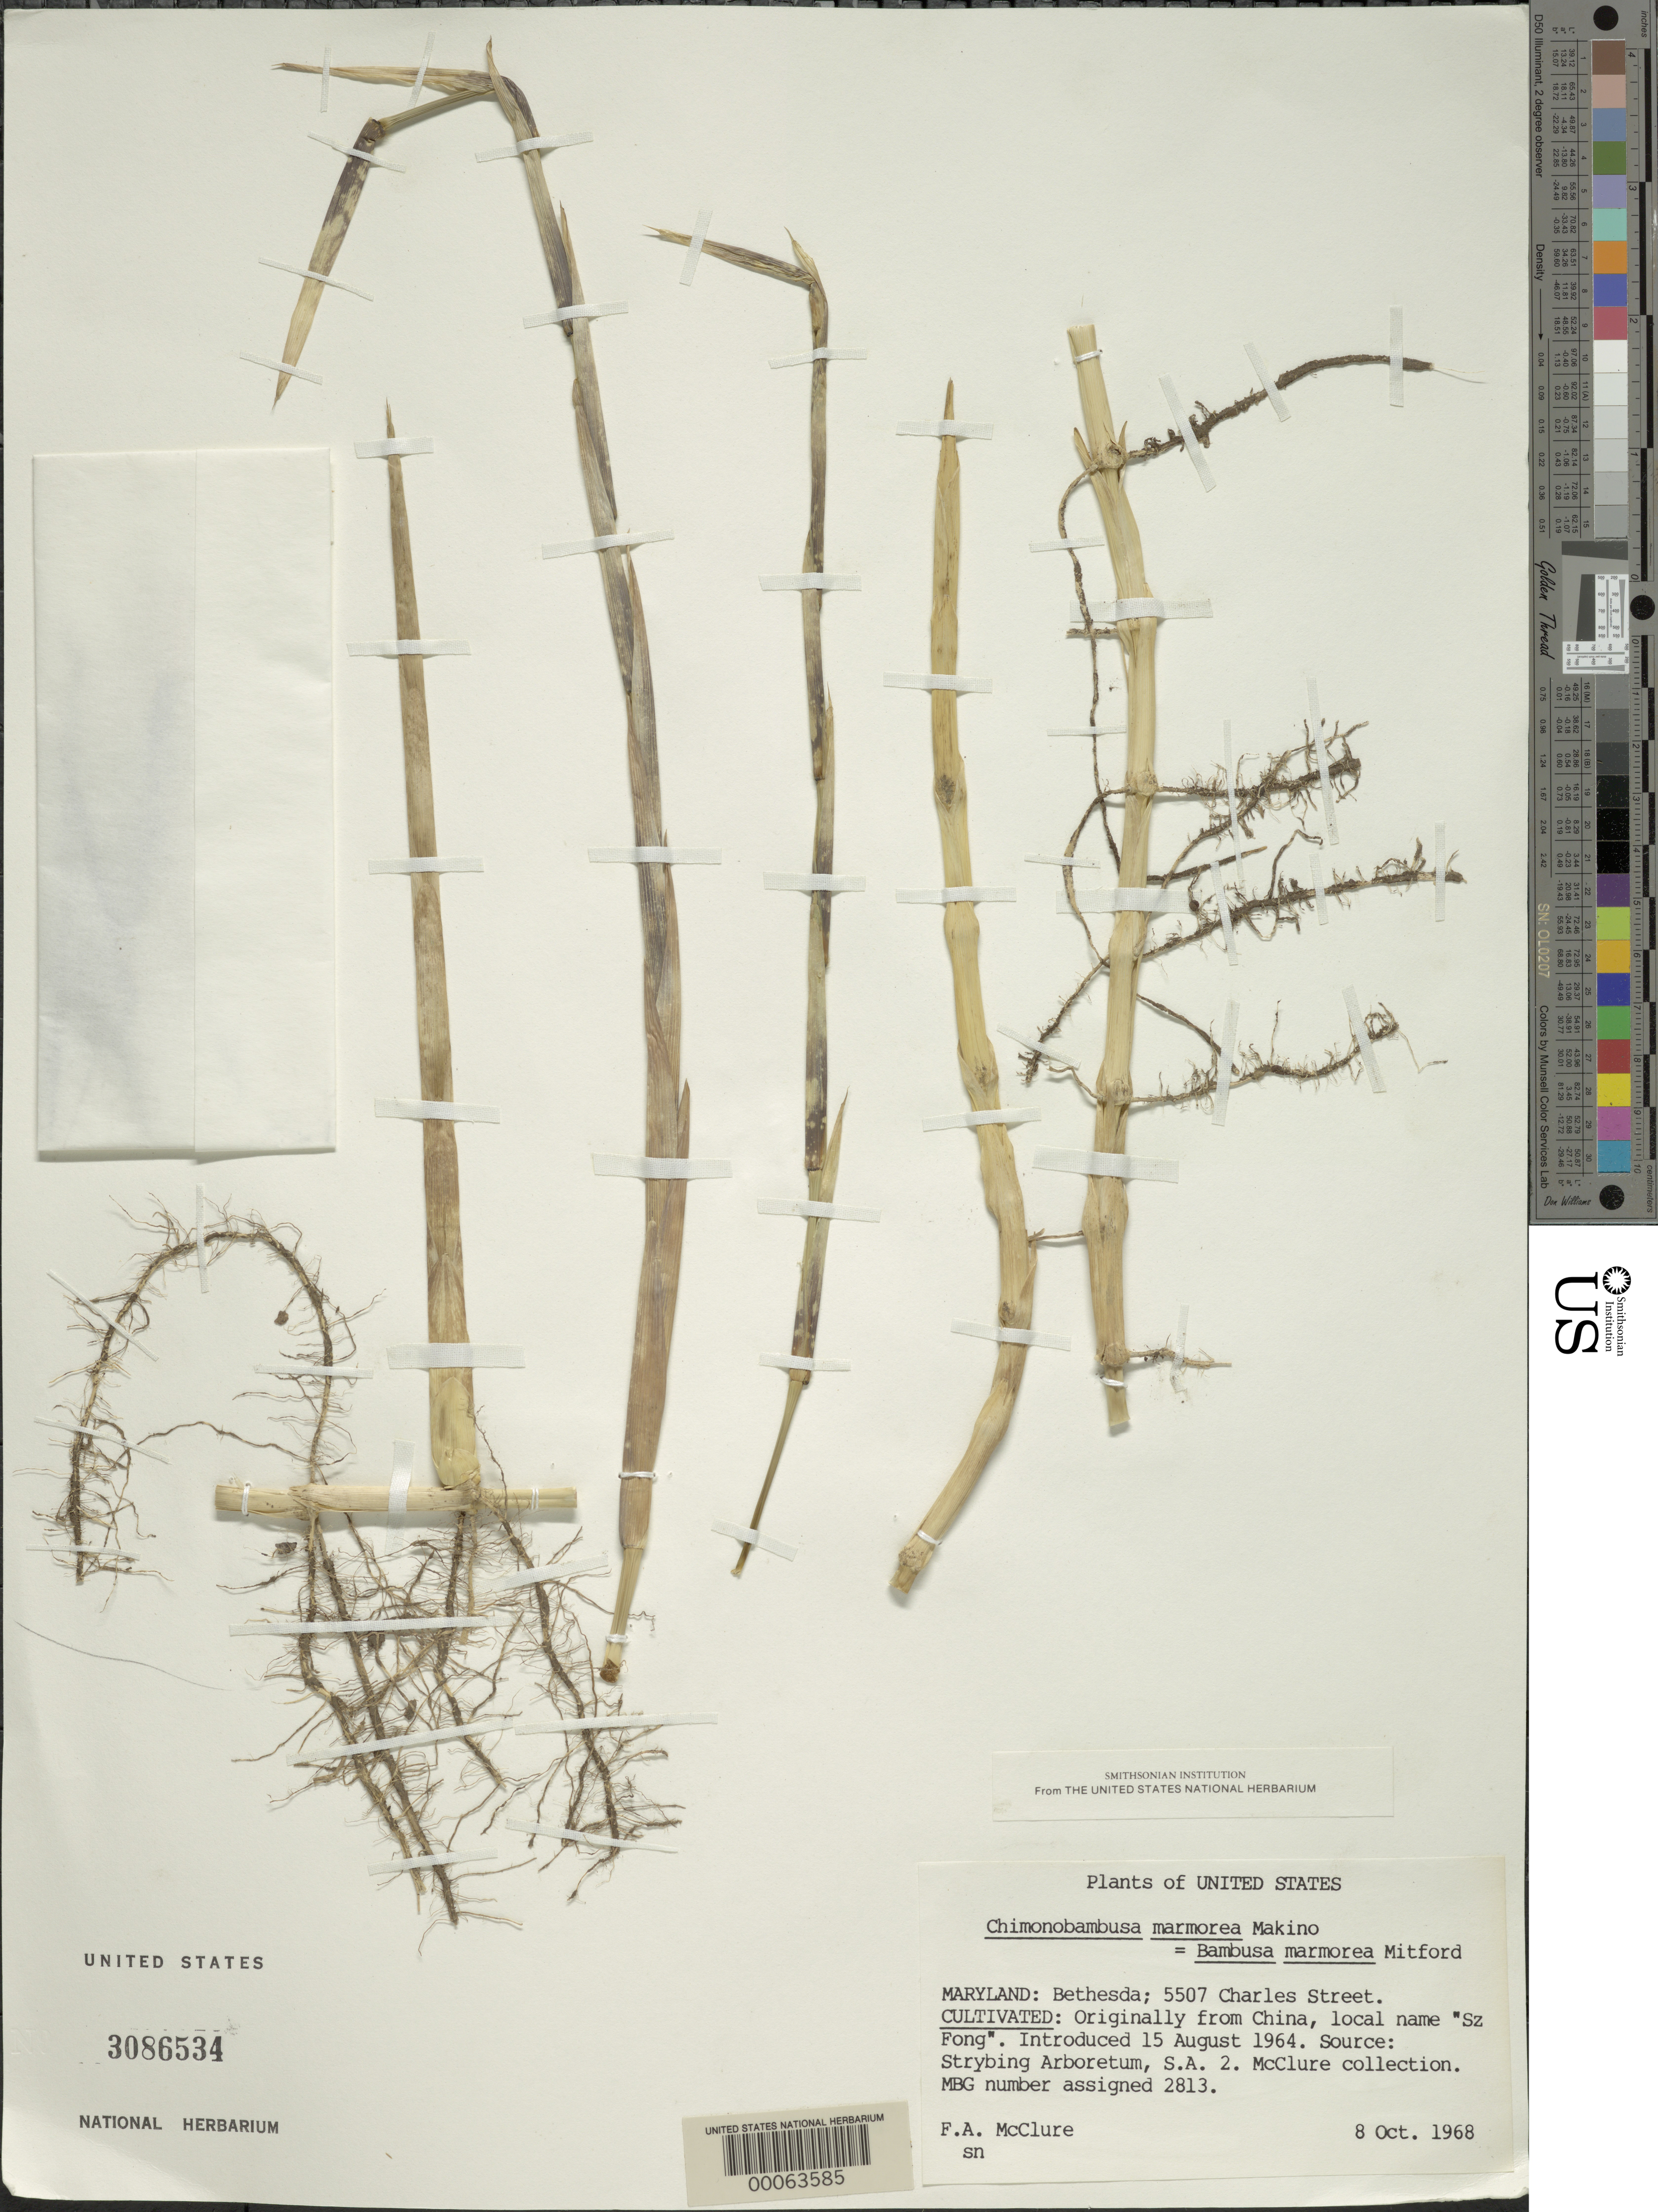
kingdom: Plantae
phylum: Tracheophyta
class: Liliopsida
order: Poales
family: Poaceae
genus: Shibataea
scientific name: Shibataea kumasasa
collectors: F. A. McClure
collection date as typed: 08 Oct 1968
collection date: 1968-10-08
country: United States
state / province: Maryland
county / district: Montgomery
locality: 5507 Charles Street, Bethesda (McClure's garden)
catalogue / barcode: US 3086534